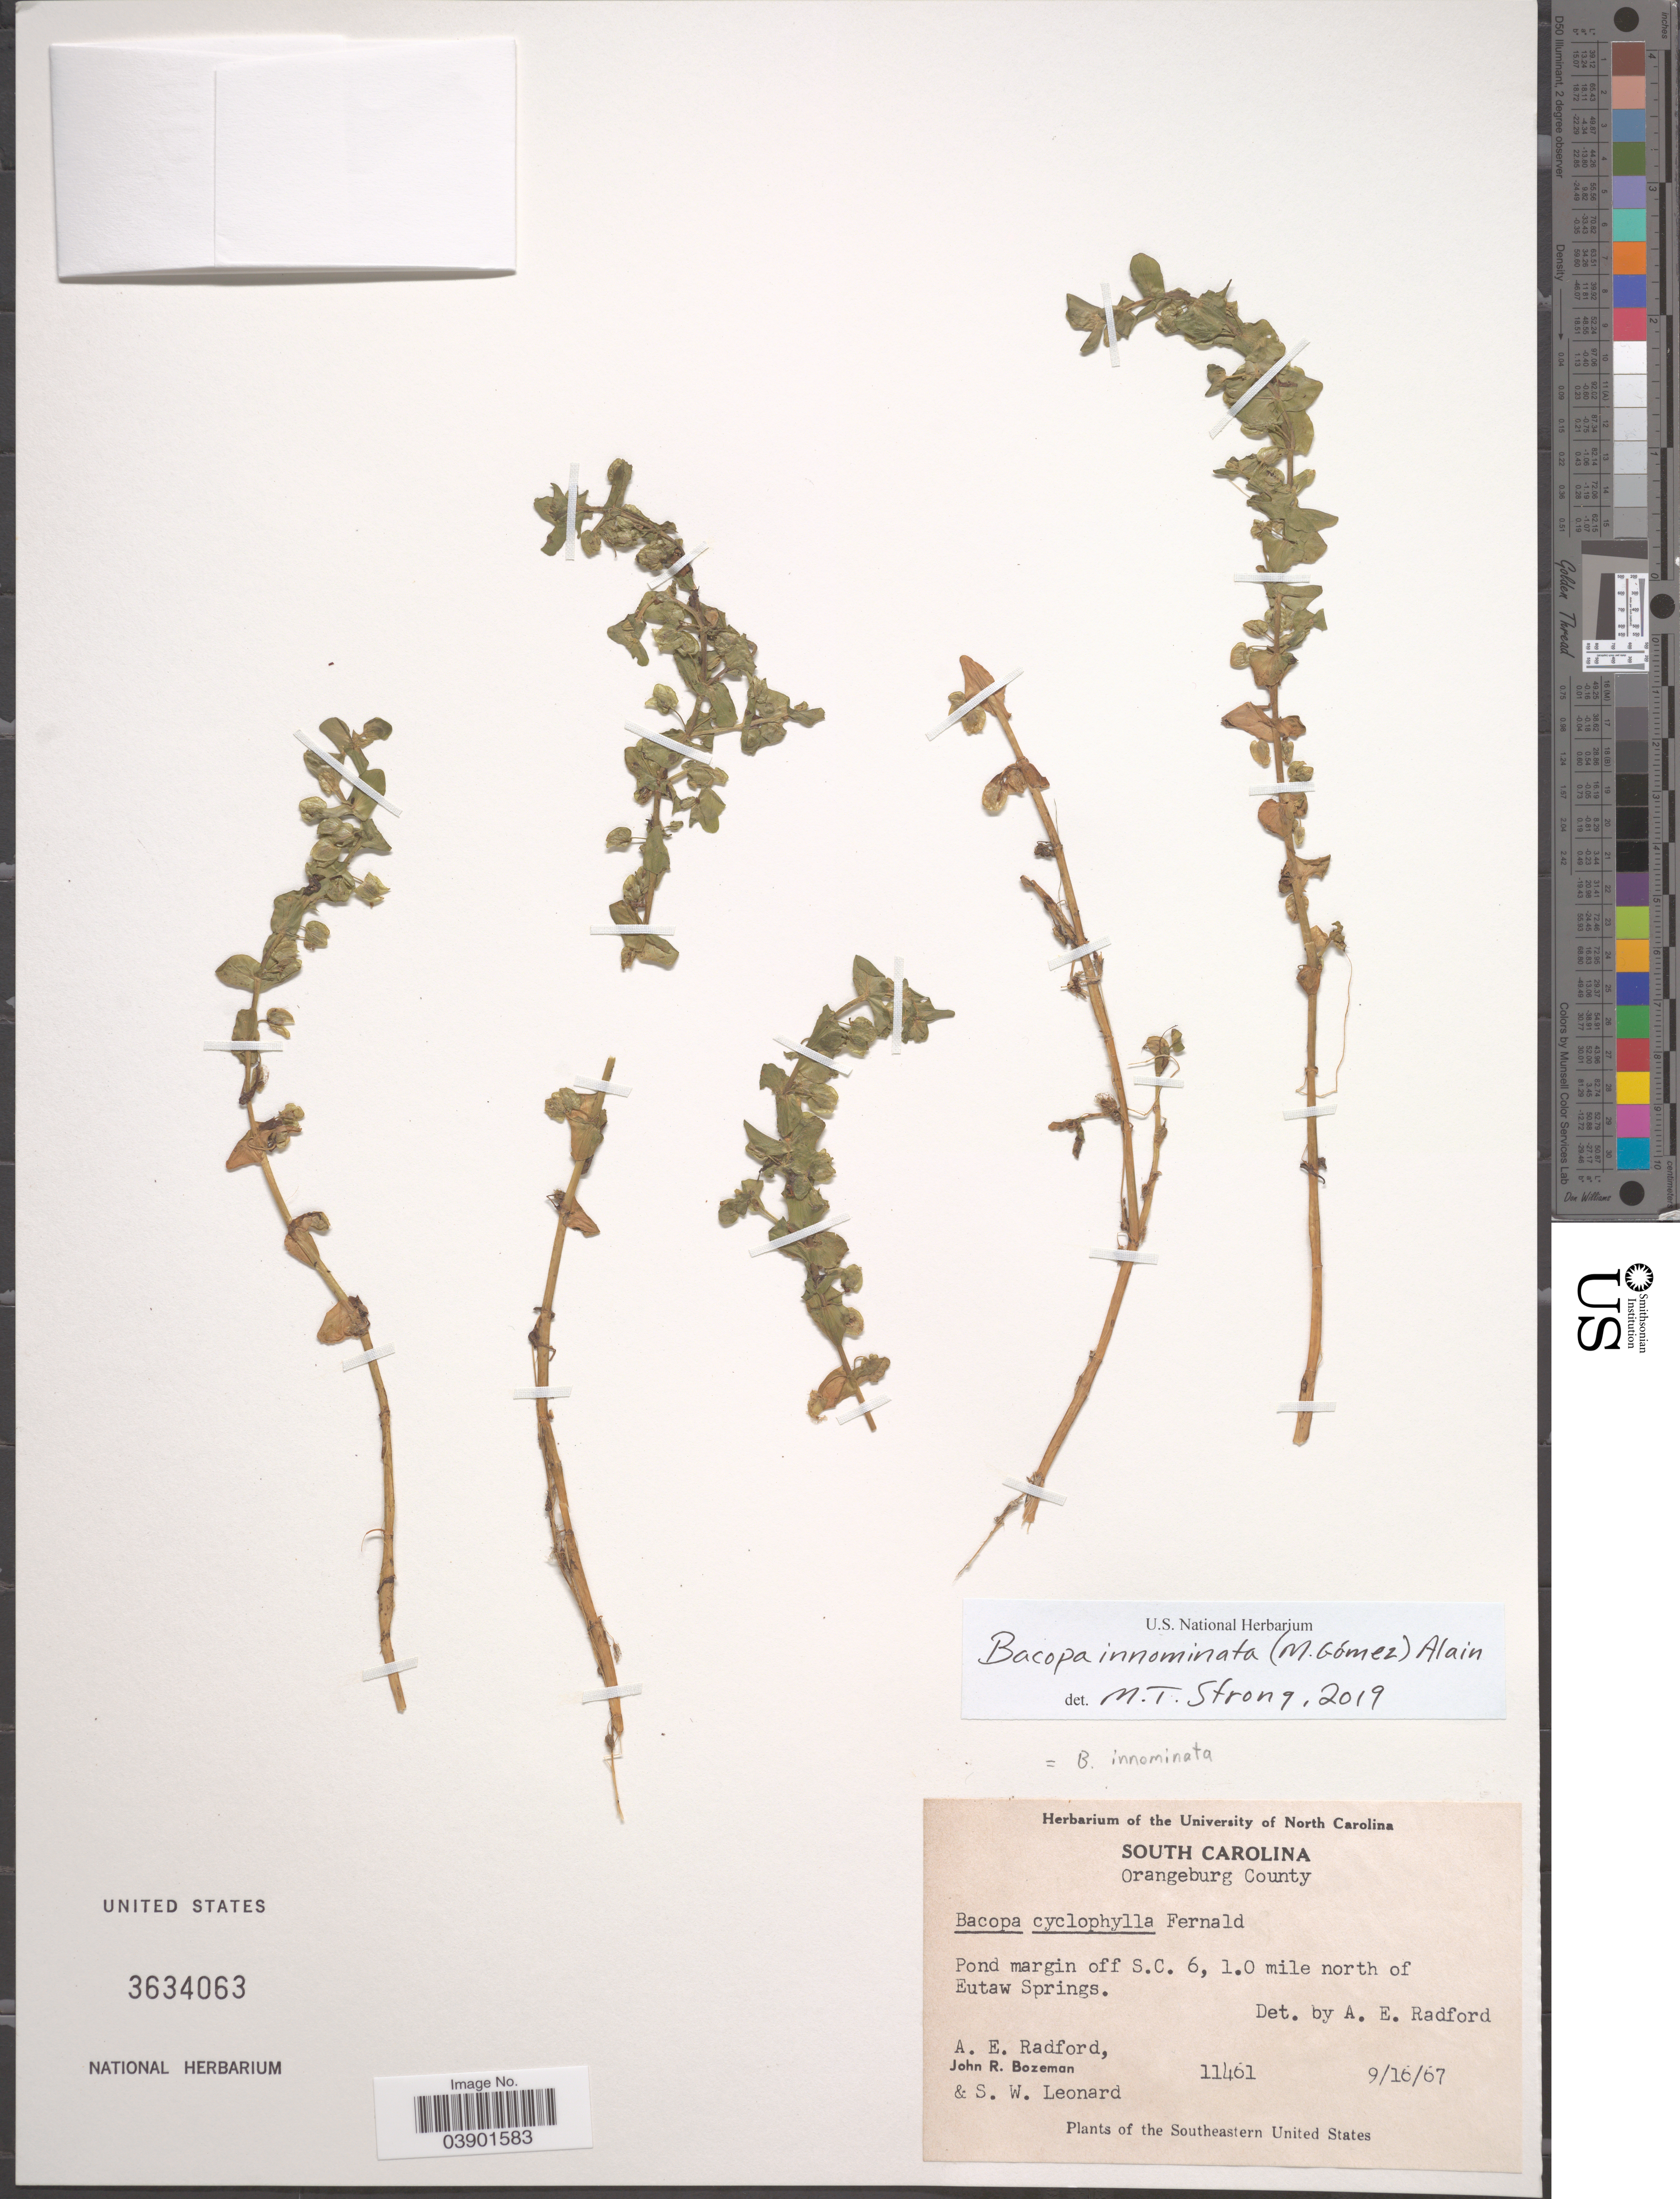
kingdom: Plantae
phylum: Tracheophyta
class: Magnoliopsida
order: Lamiales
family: Plantaginaceae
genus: Bacopa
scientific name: Bacopa innominata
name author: (M. Gómez) Alain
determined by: Strong, Mark T., (BOT), Smithsonian Institution - National Museum of Natural History (UNITED STATES)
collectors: A. E. Radford, J. R. Bozeman & S. W. Leonard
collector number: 11461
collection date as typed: Transcribed d/m/y: 16/9/67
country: United States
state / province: South Carolina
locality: Orangeburg County. Pond margin off S.C. 6, 1.0 mile north of Eutaw Springs.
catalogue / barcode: US 3634063